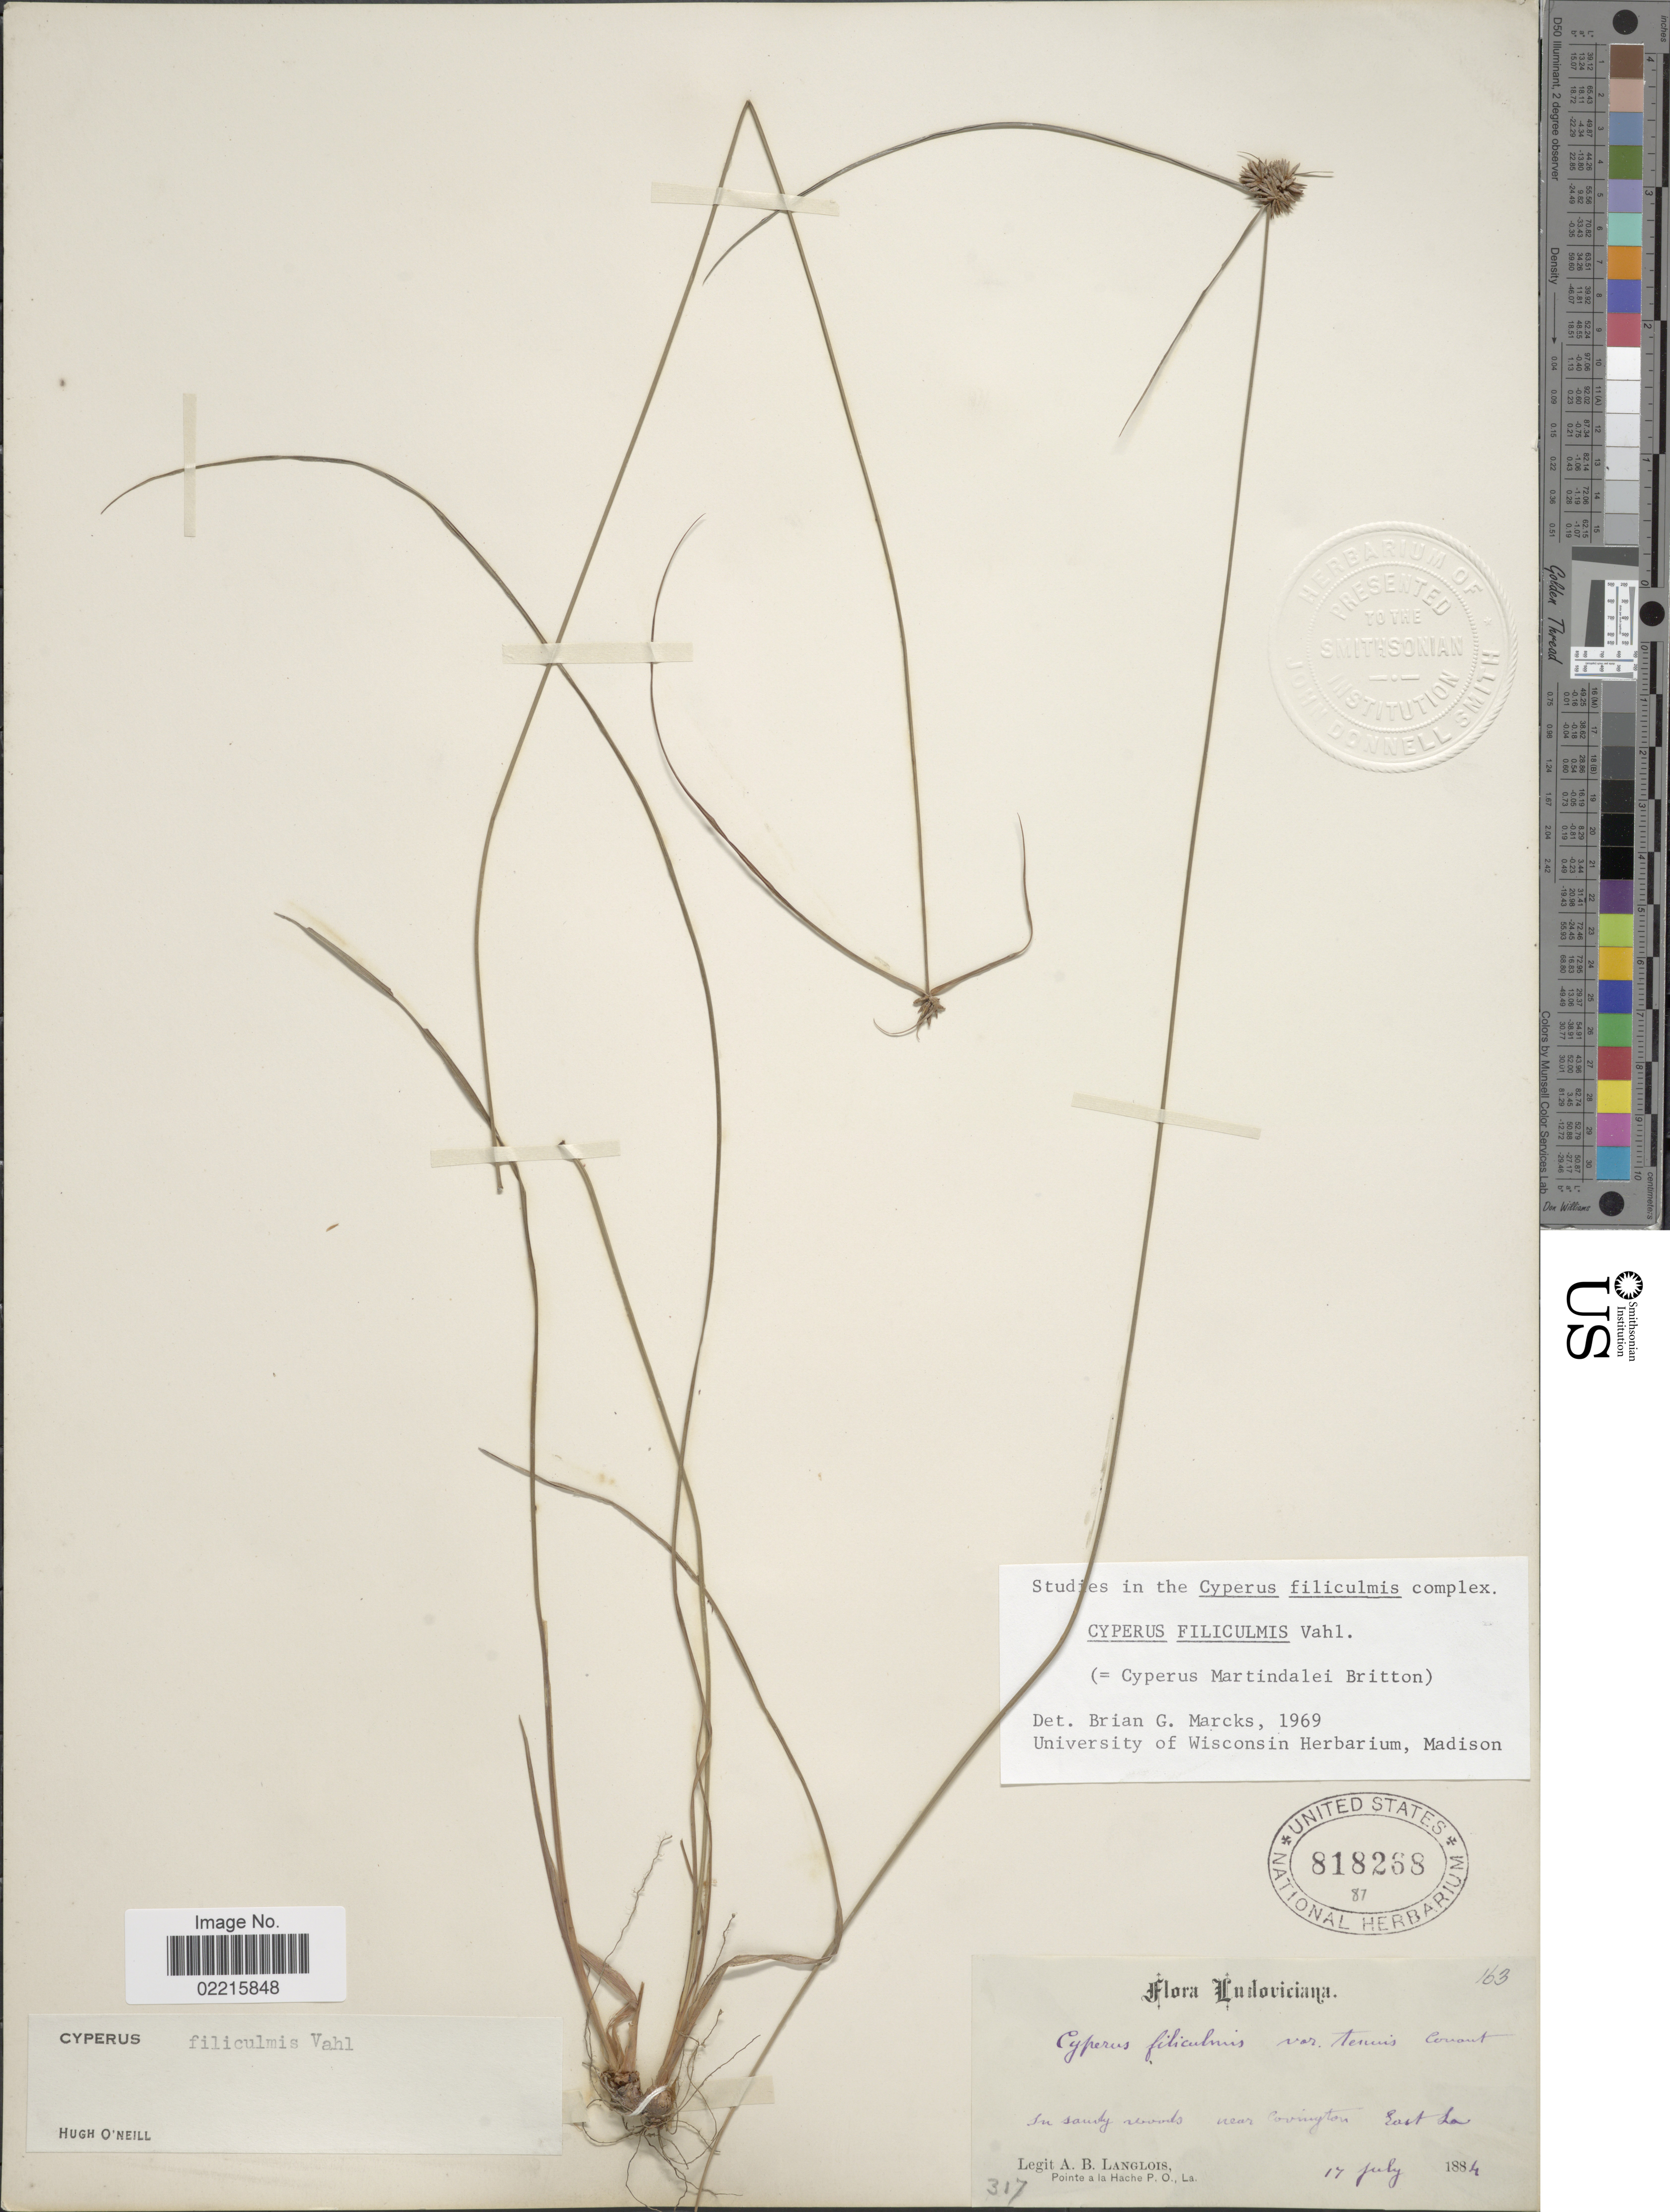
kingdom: Plantae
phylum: Tracheophyta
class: Liliopsida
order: Poales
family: Cyperaceae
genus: Cyperus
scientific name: Cyperus filiculmis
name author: Vahl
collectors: A. Langlois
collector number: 317/163 ?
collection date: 1884-07-17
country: United States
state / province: Louisiana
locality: In sandy woods near Covington, East La.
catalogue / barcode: US 818268